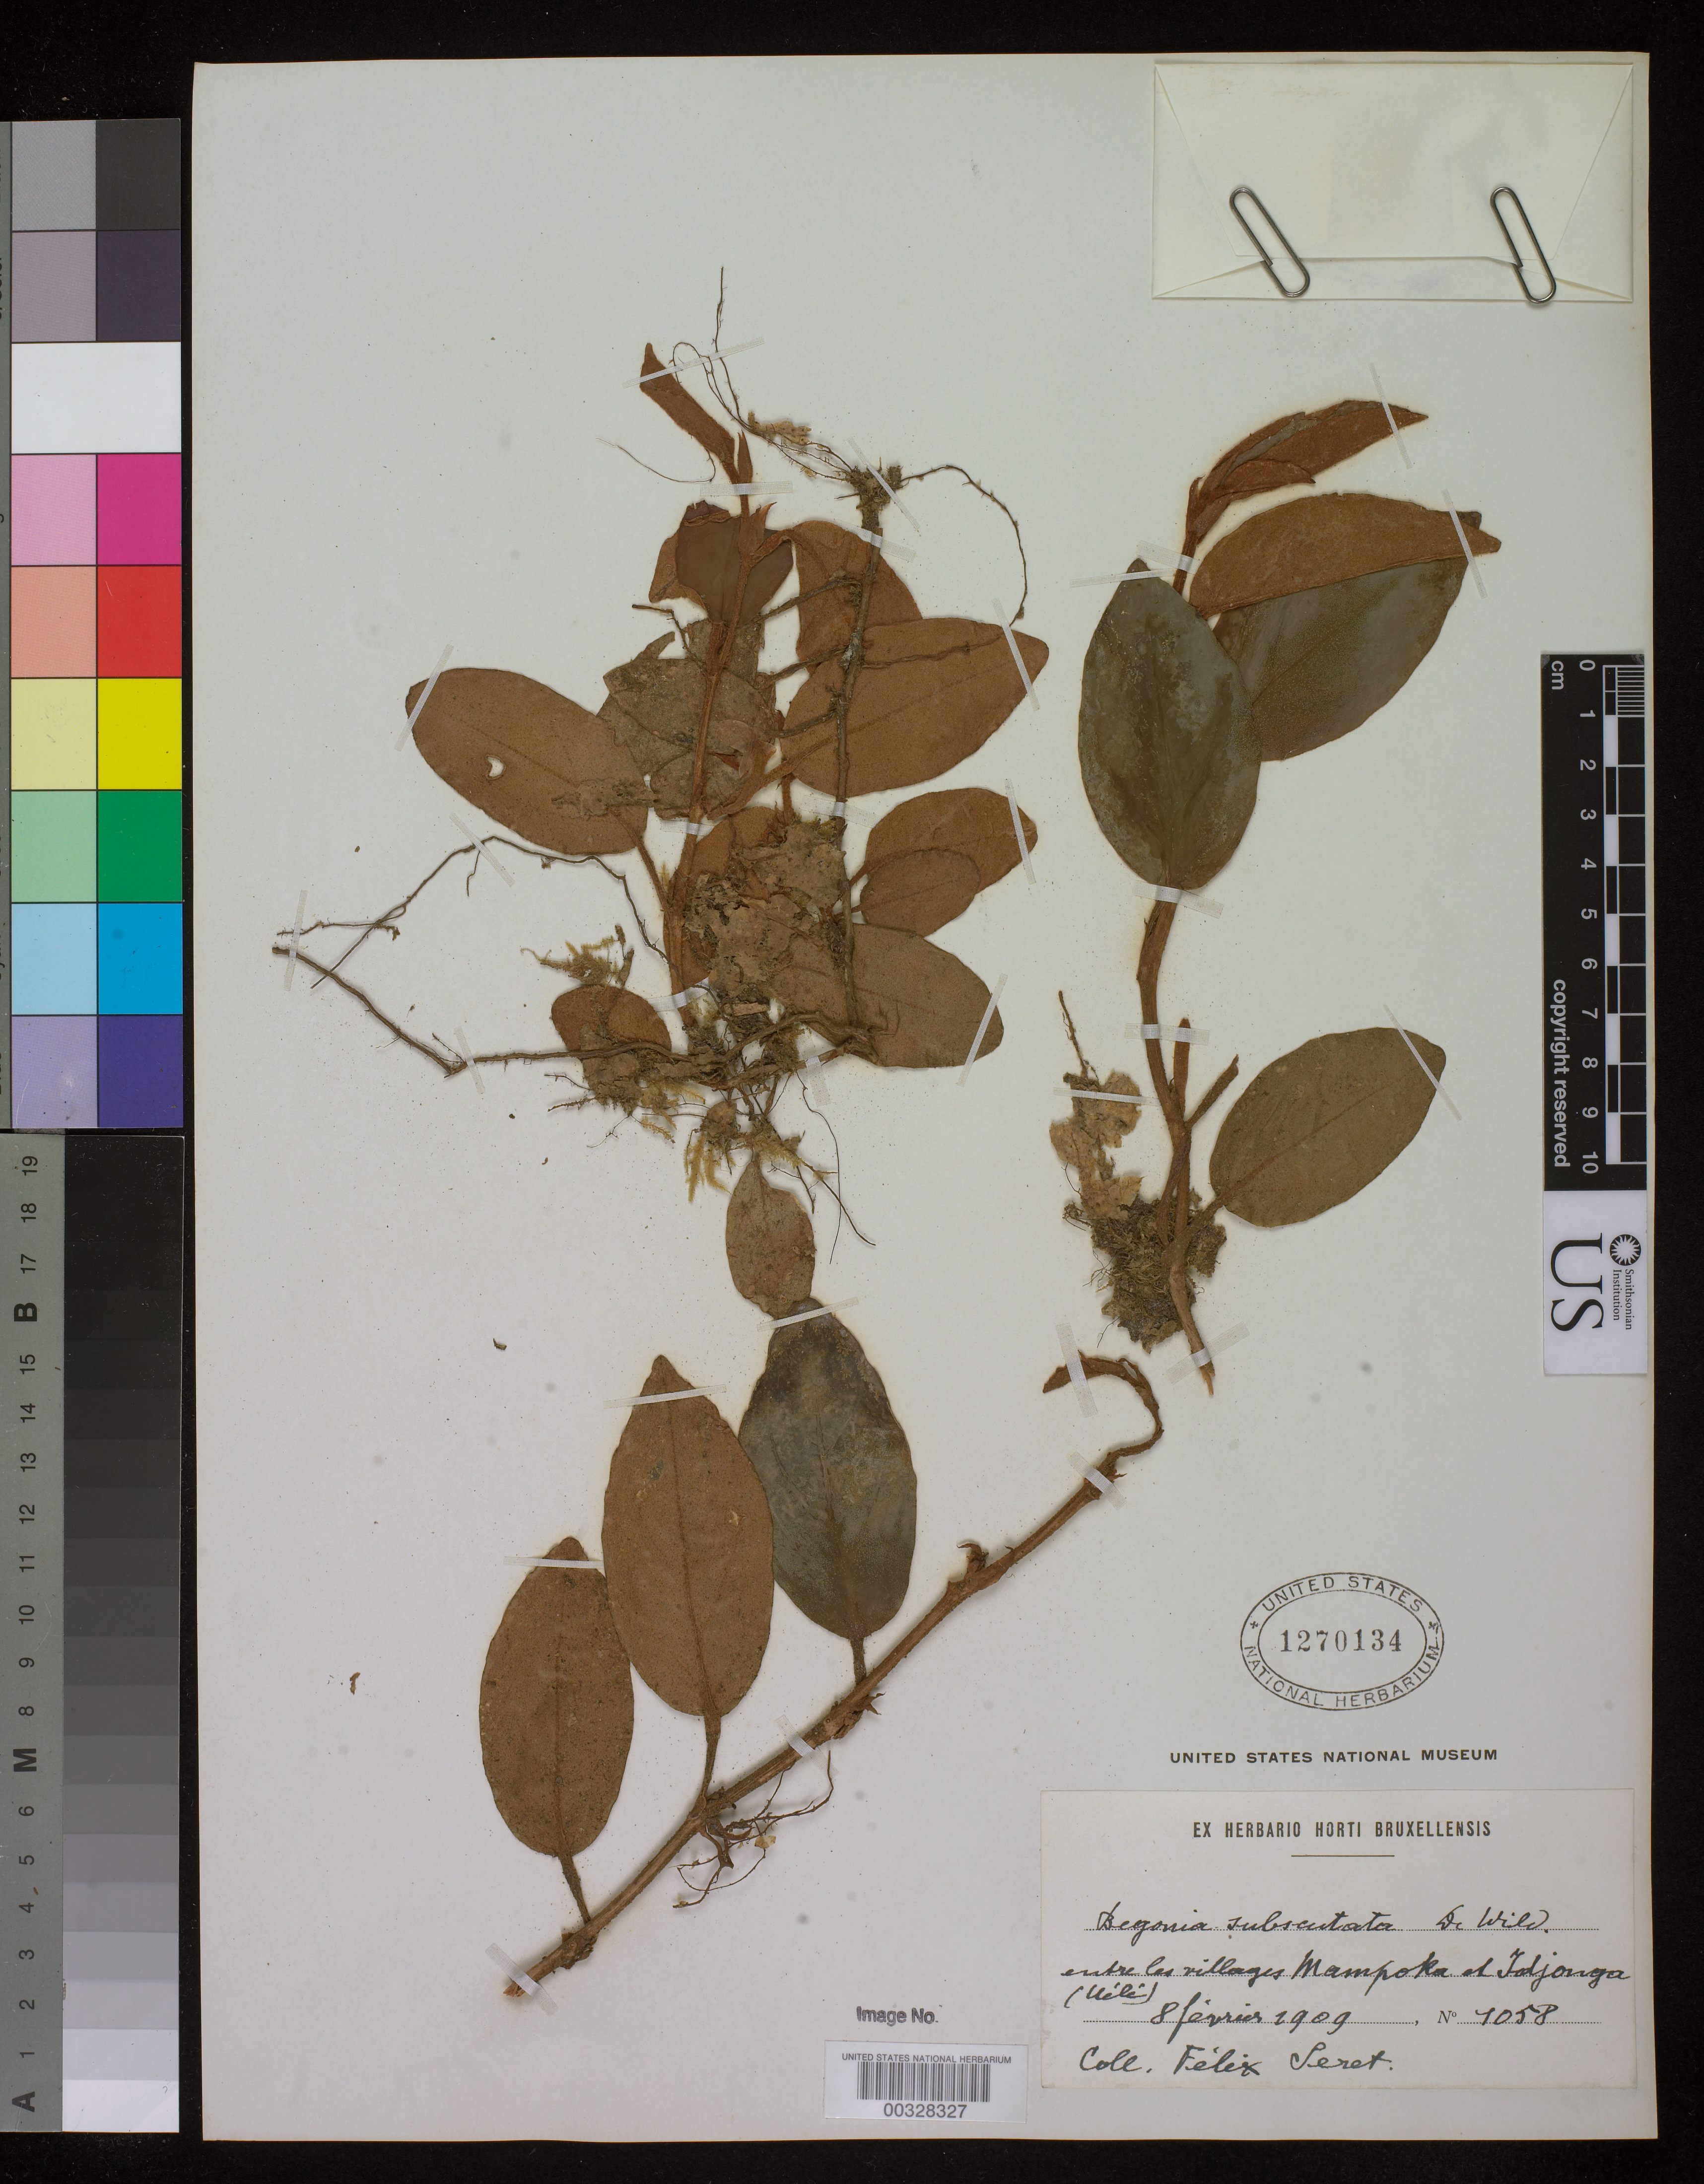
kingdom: Plantae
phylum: Tracheophyta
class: Magnoliopsida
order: Cucurbitales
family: Begoniaceae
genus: Begonia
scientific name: Begonia subscutata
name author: De Wild.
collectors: F. Seret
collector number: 1058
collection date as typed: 08 Feb 1909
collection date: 1909-02-08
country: Congo, Democratic Republic of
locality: Orientale [Haut-Zaire], Uele, between Mampoka and Idjonga villages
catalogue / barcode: US 1270134